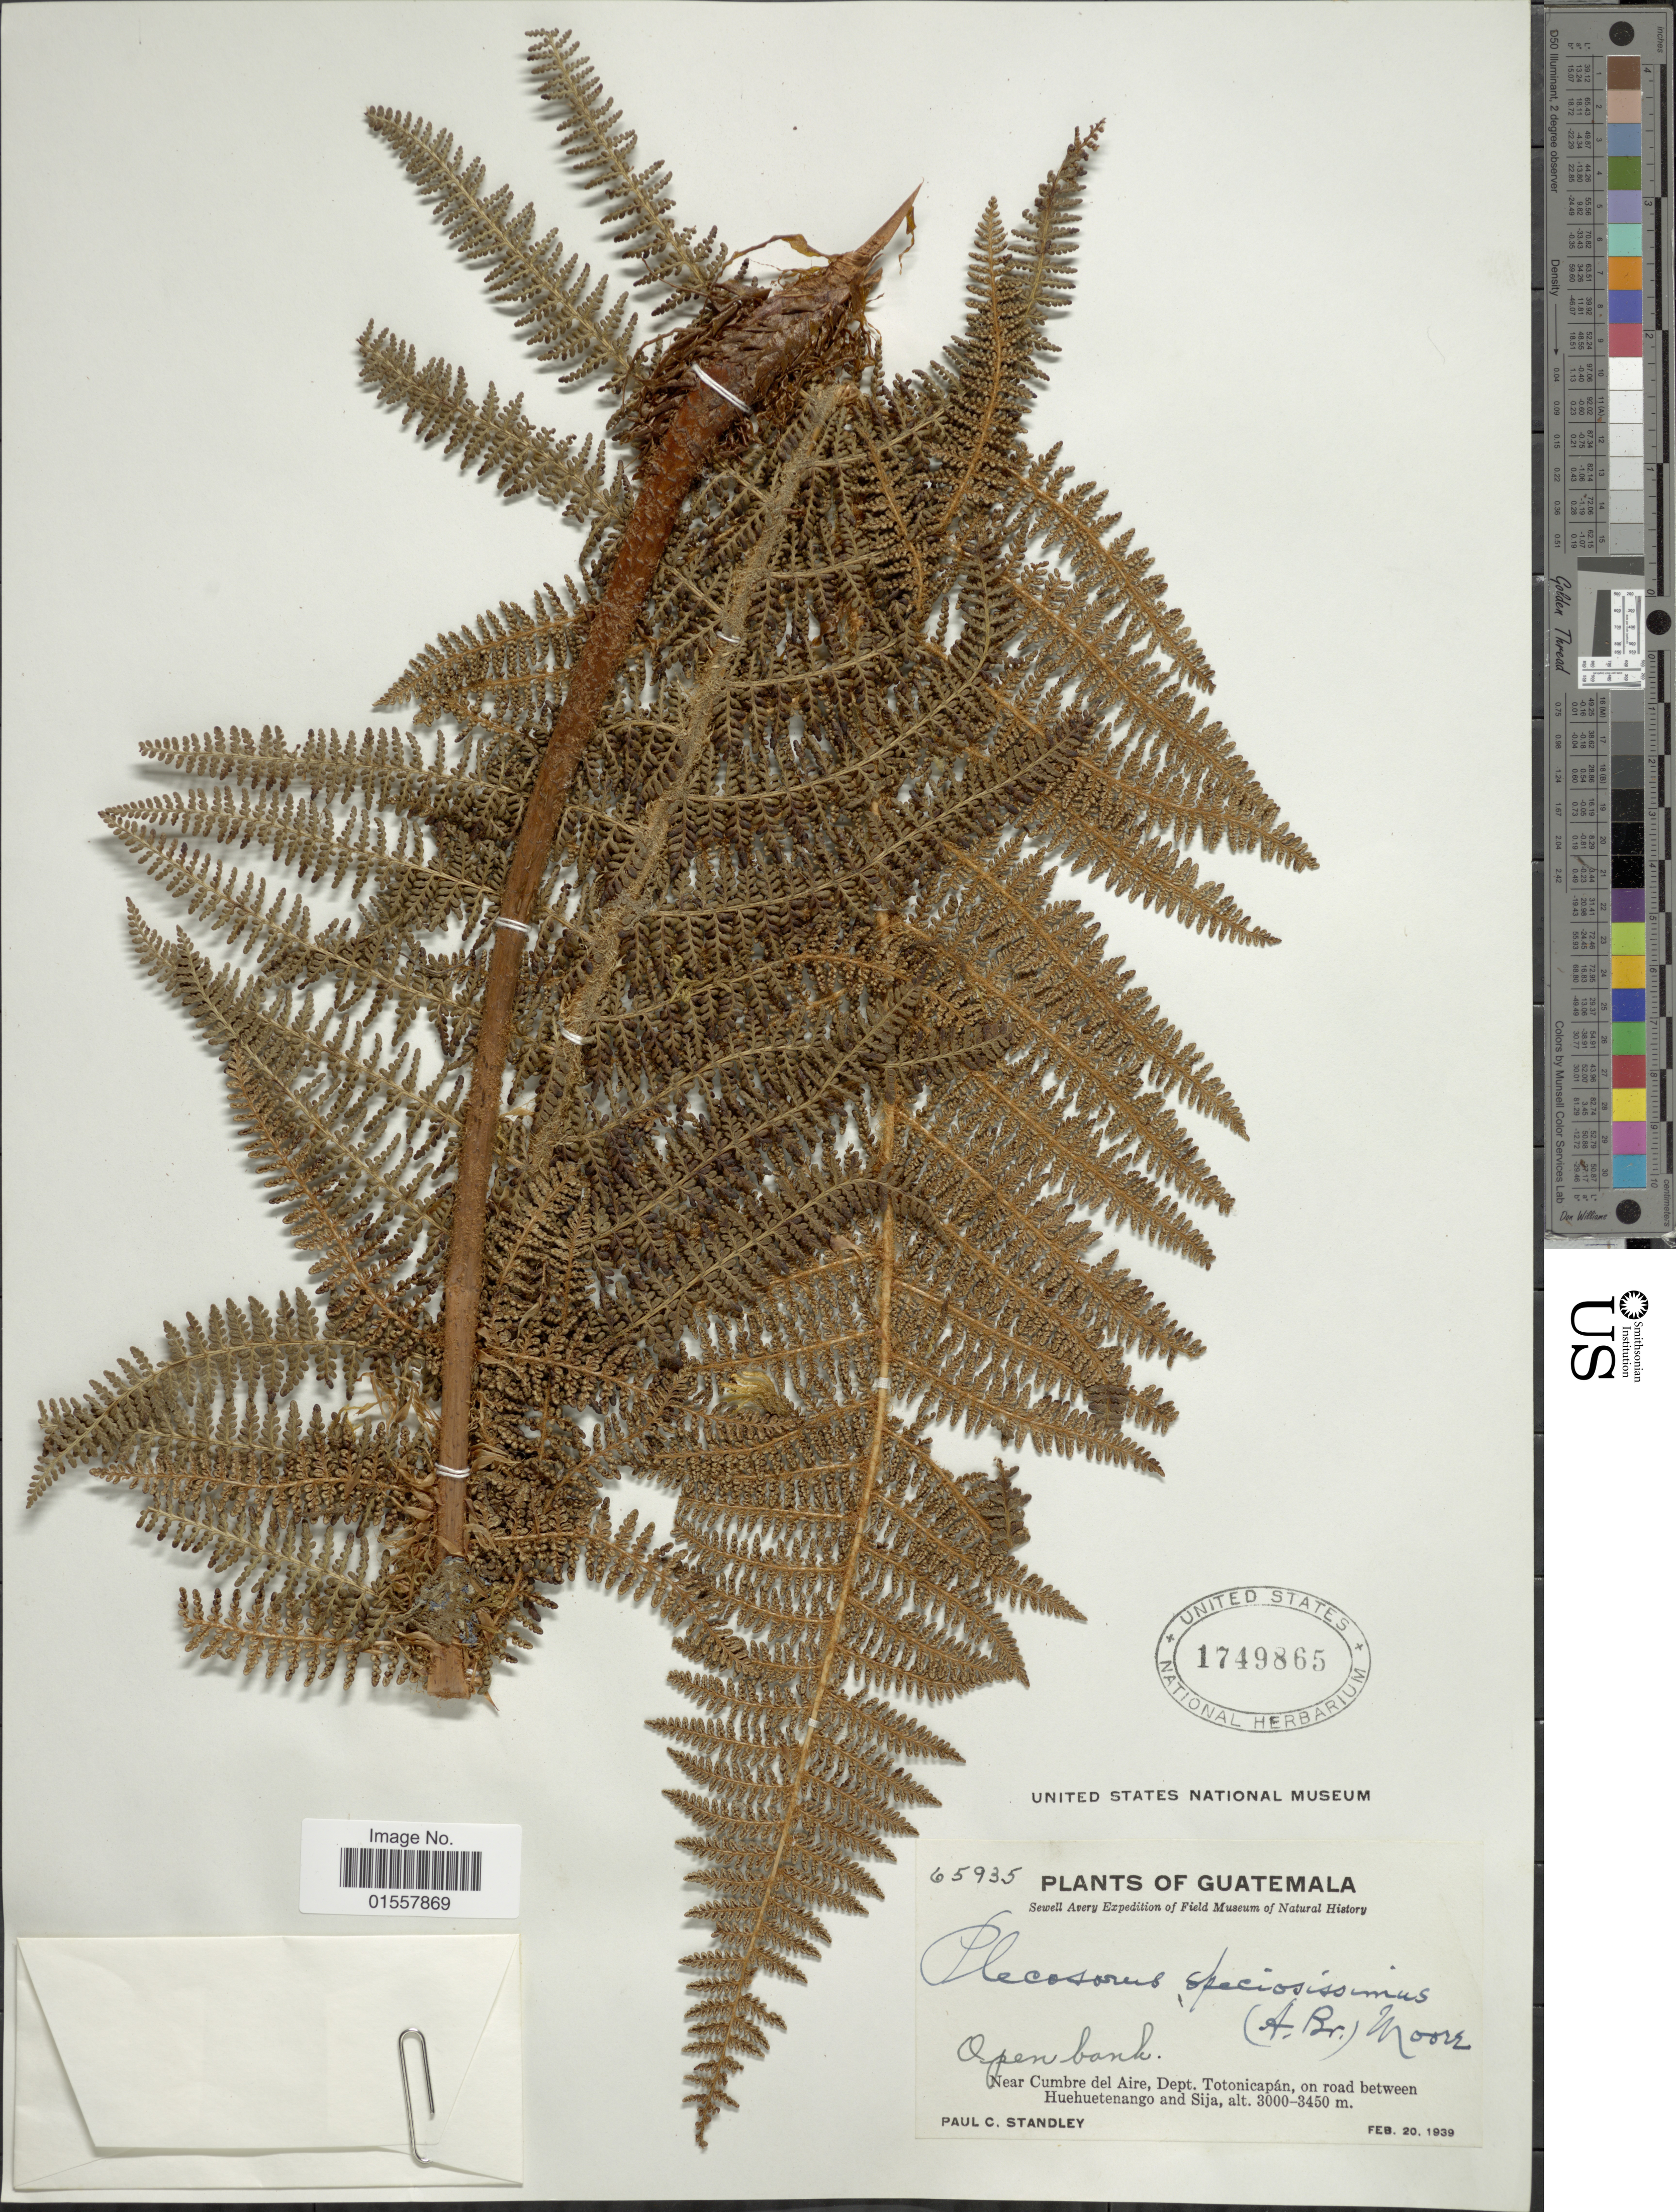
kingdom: Plantae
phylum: Tracheophyta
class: Polypodiopsida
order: Polypodiales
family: Dryopteridaceae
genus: Polystichum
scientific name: Polystichum speciosissimum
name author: (A. Braun ex Kunze) Copel.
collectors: P. C. Standley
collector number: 65935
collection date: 1939-02-20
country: Guatemala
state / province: Totonicapan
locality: Near Cumbre del Aire, dept. Totonicapan, on road between Huehuetenango and Sija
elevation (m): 3000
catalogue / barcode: US 1749865